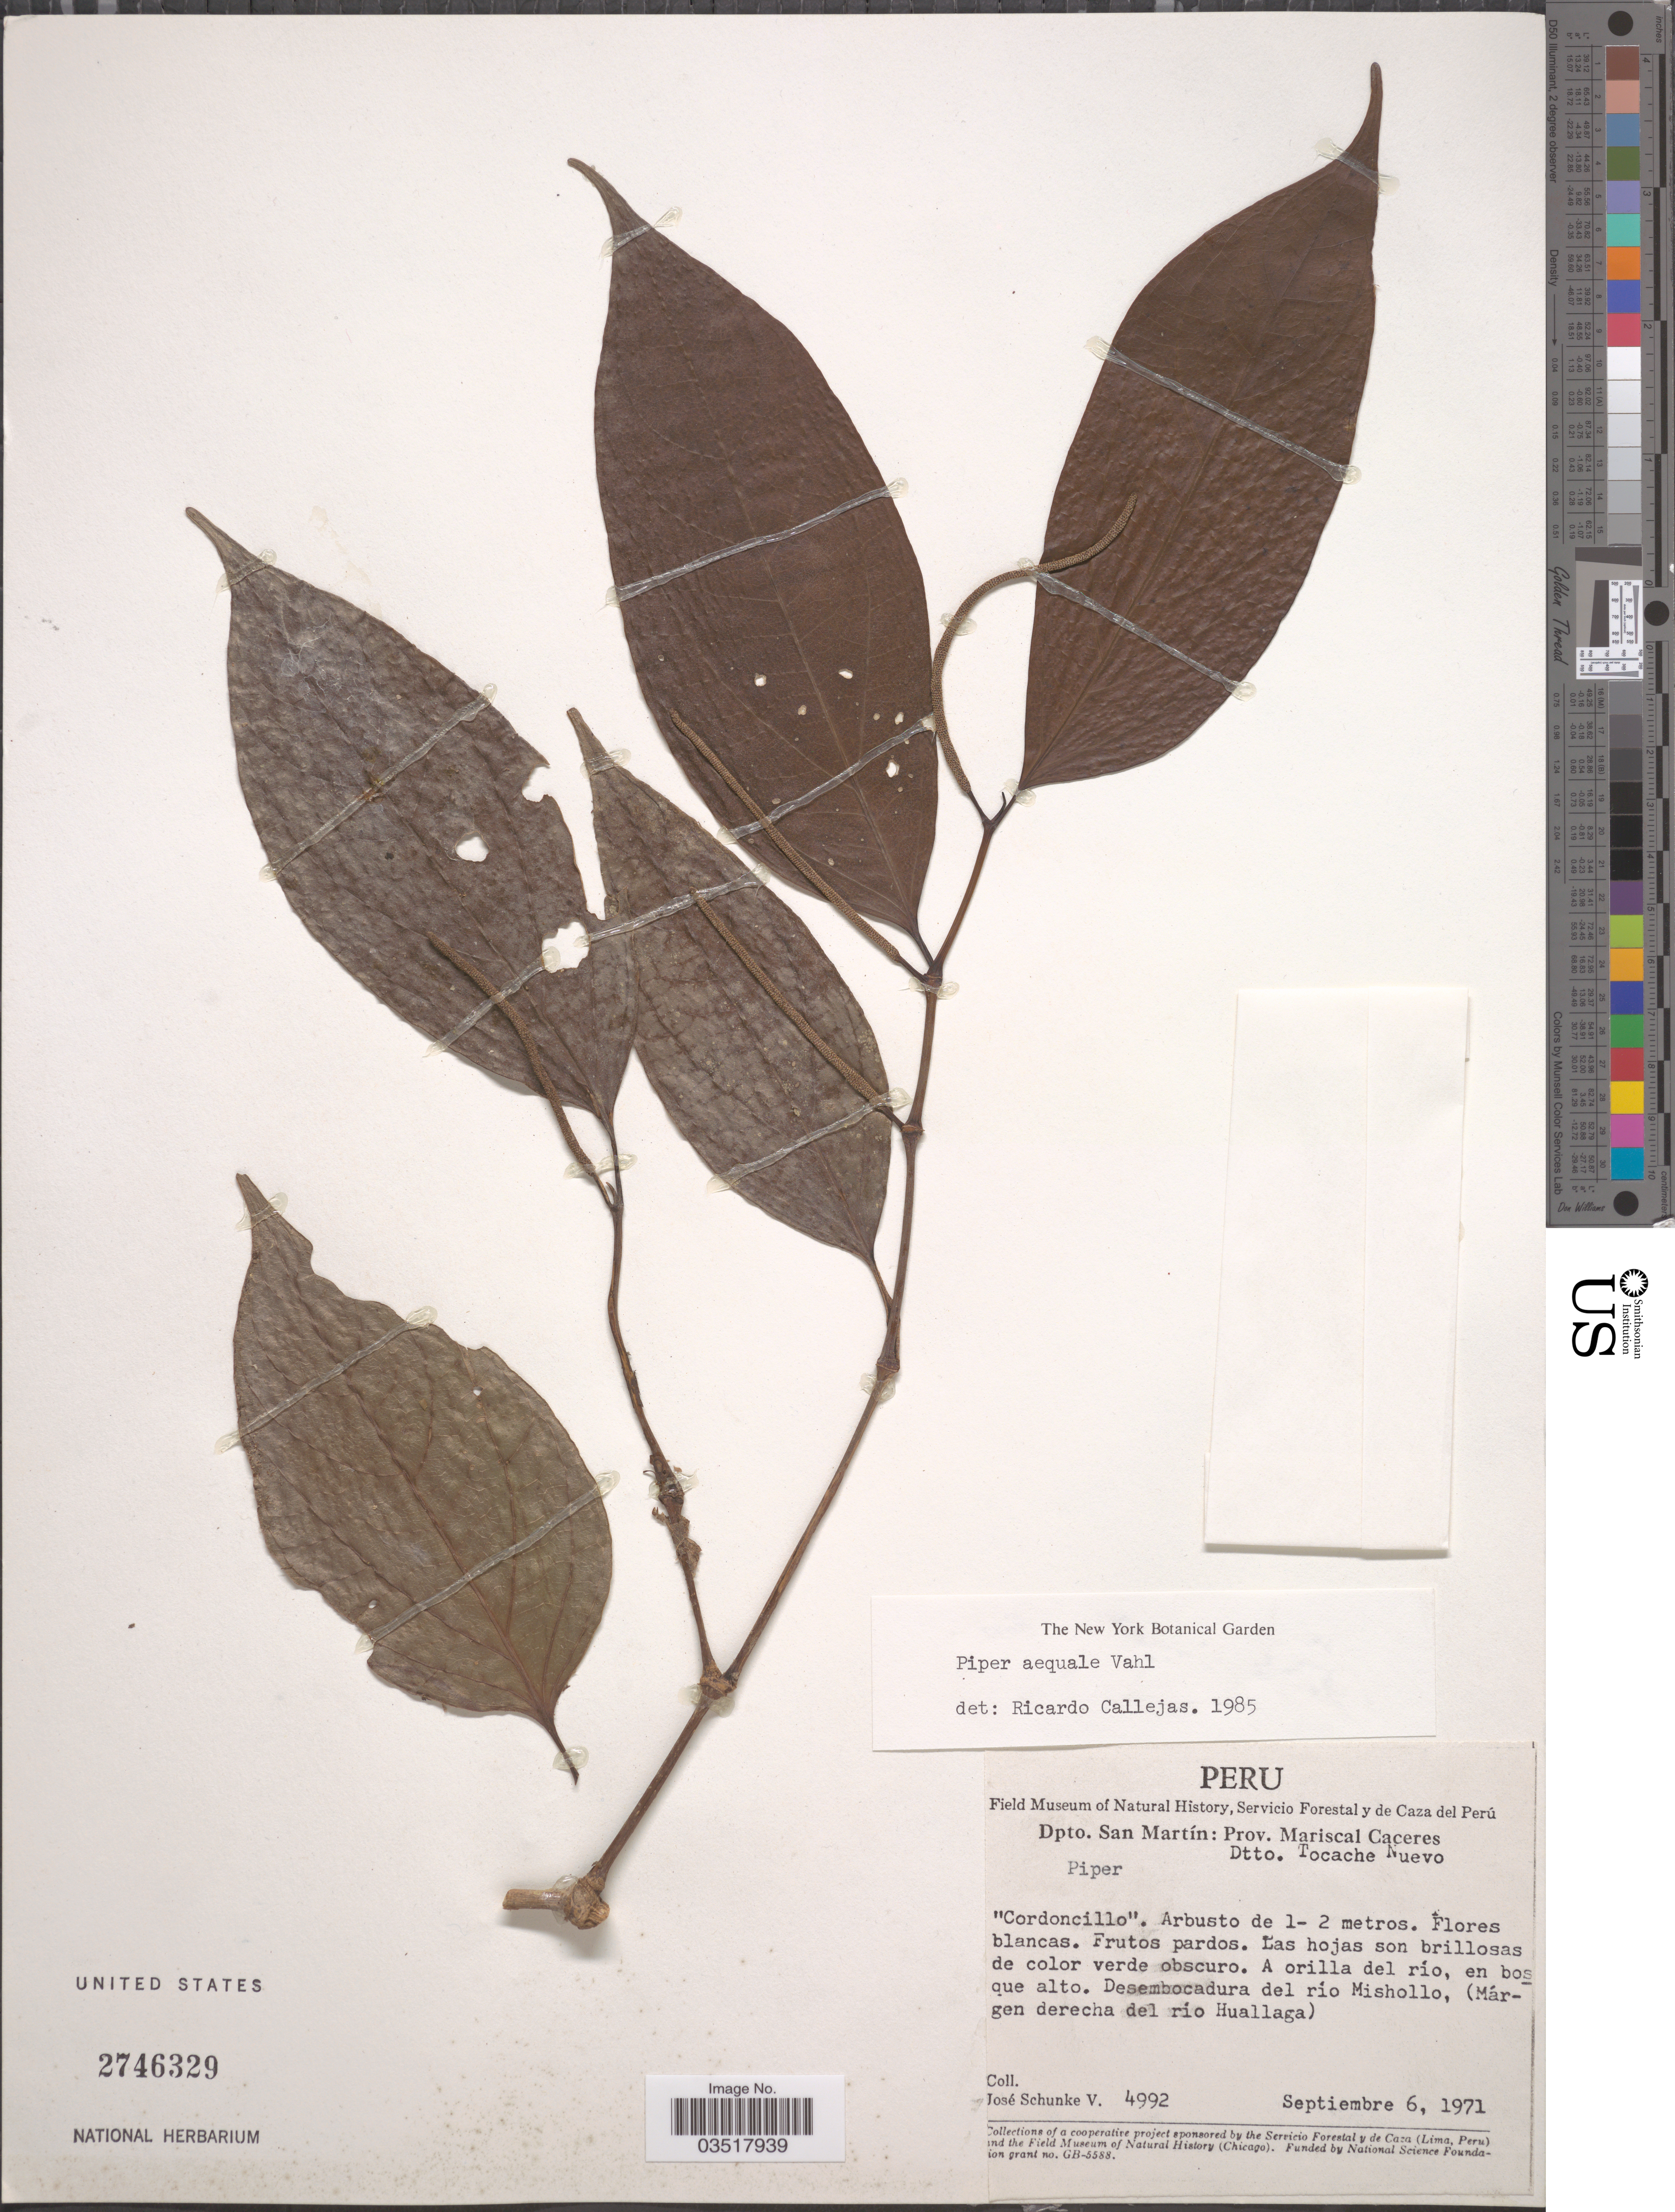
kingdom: Plantae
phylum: Tracheophyta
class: Magnoliopsida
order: Piperales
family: Piperaceae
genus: Piper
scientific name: Piper aequale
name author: Vahl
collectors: J. Schunke Vigo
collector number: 4992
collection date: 1971-09-06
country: Peru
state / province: San Martín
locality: Dpto. San Martín: Prov. Mariscal Caceres. Dtto. Tocache Nuevo. Desembocadura del río Mishollo, (Márgen derecha del río Huallaga).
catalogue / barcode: US 2746329